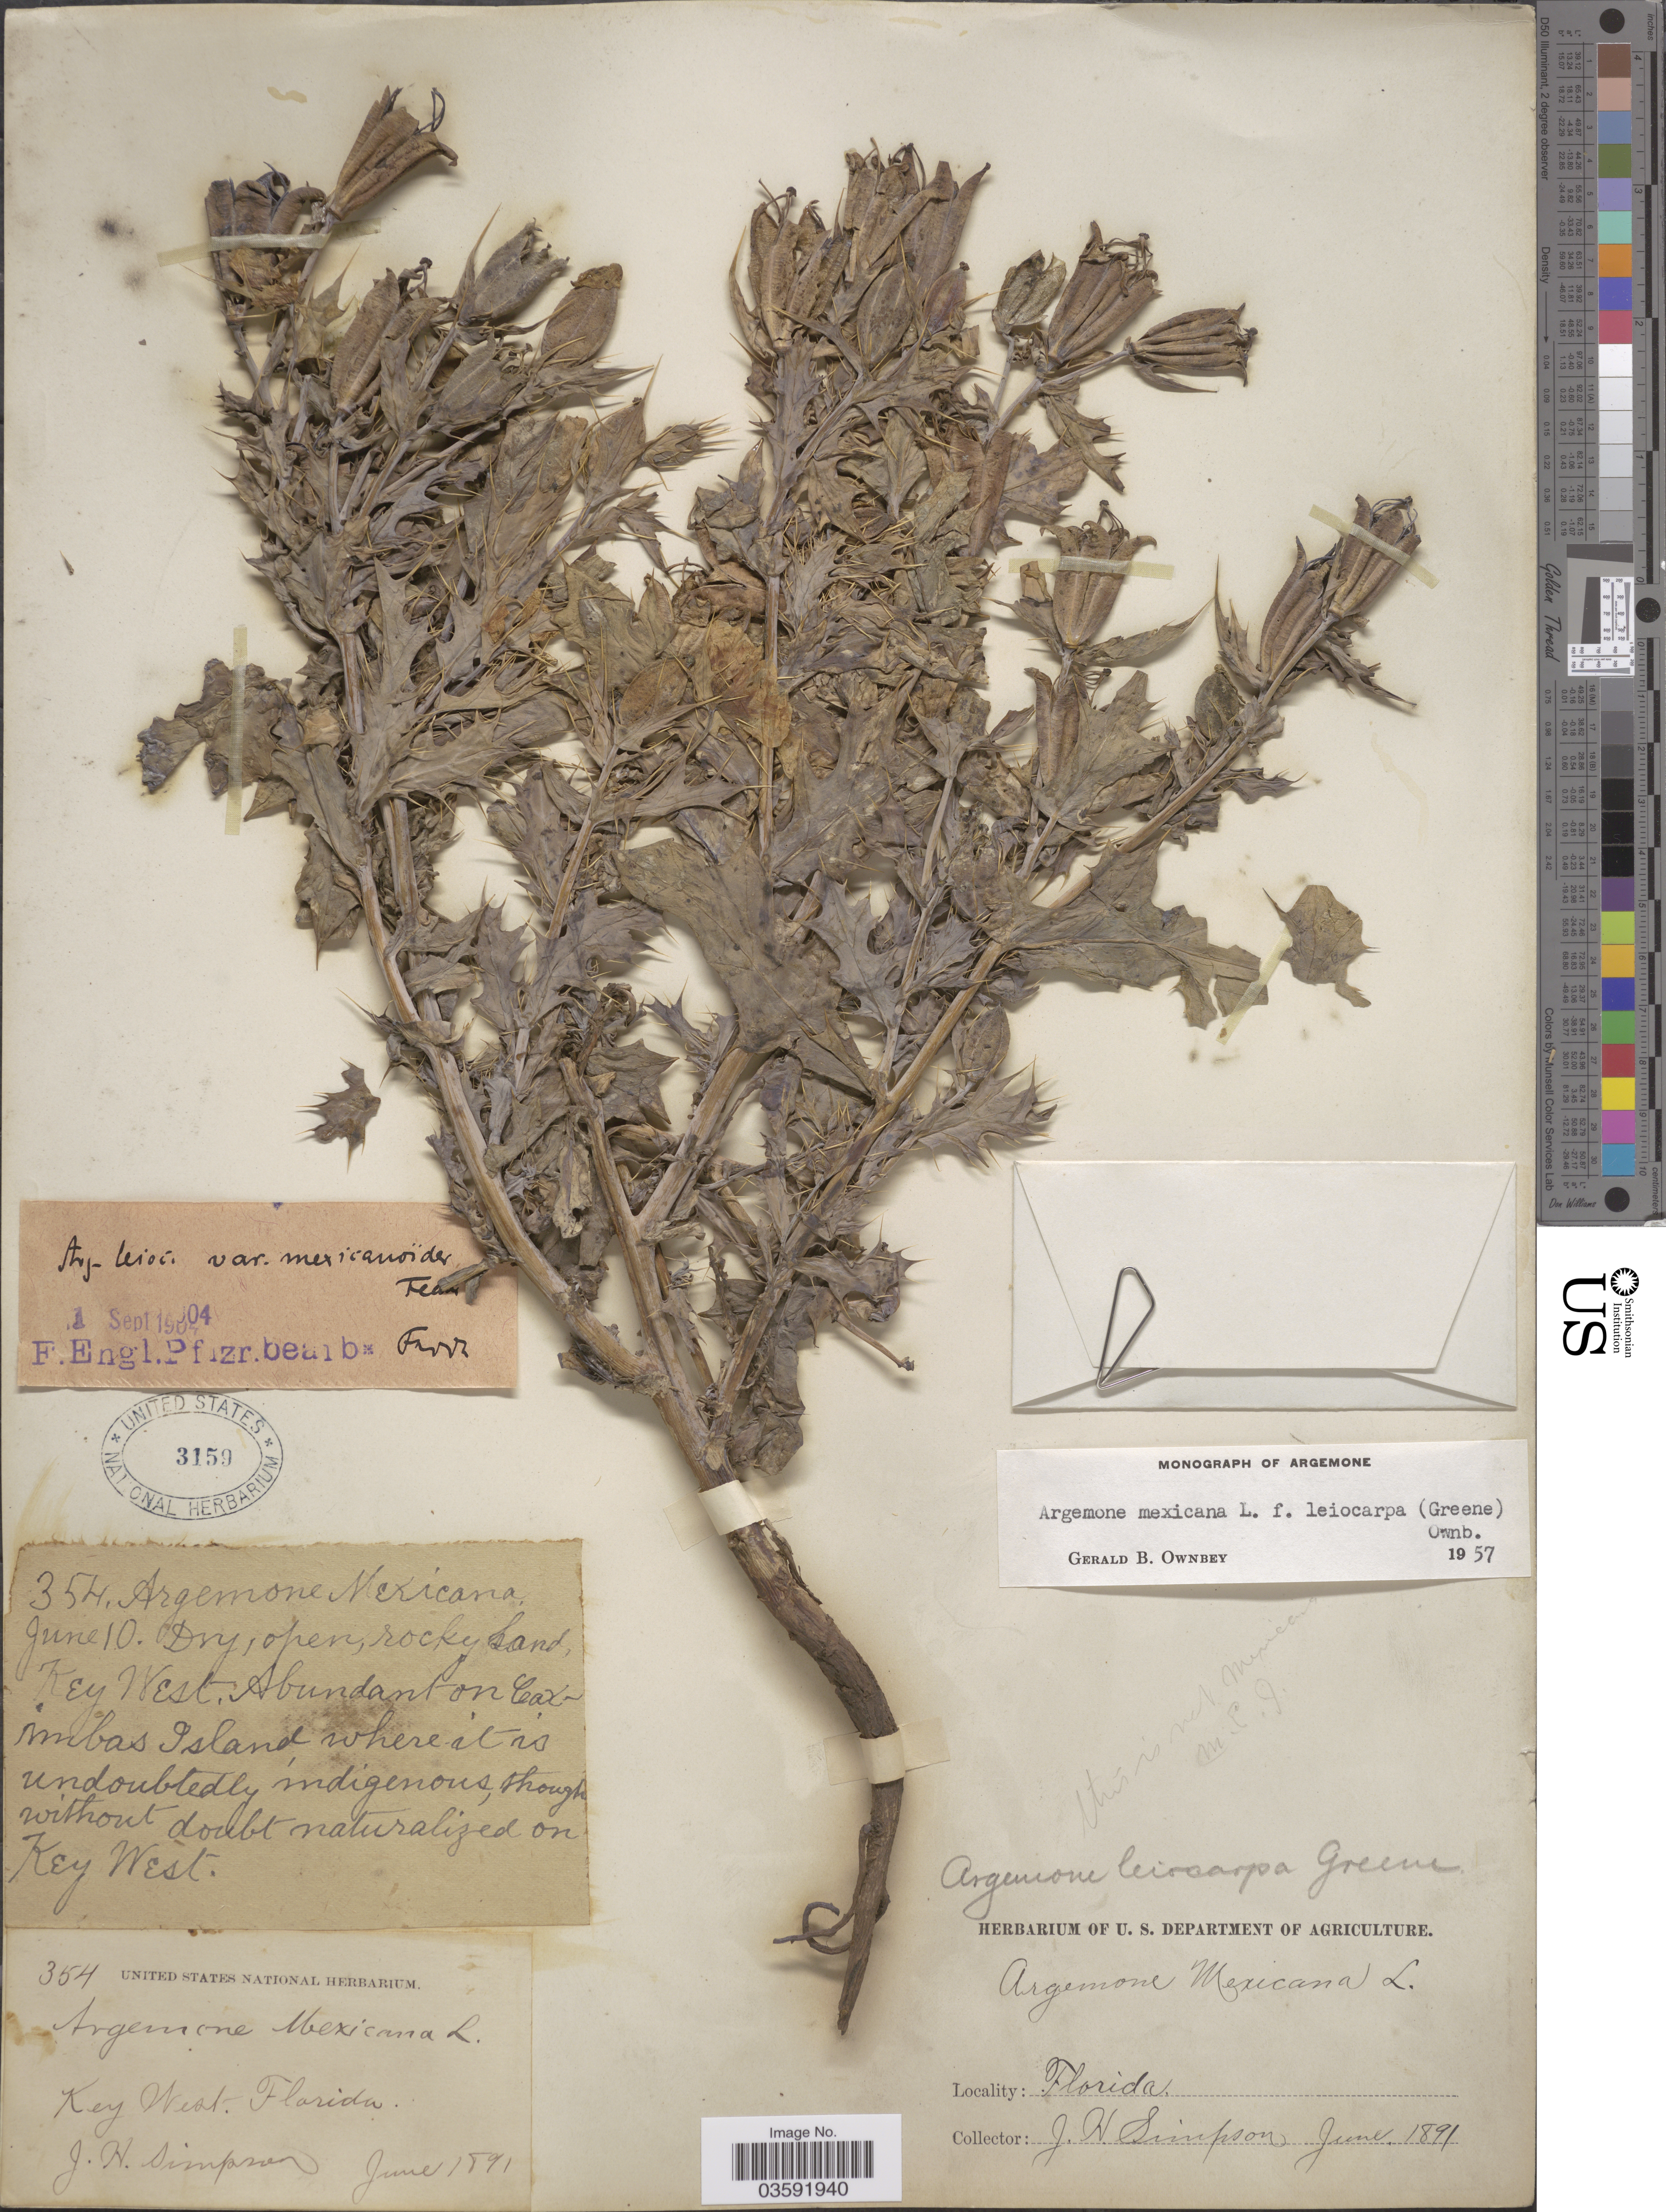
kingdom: Plantae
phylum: Tracheophyta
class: Magnoliopsida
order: Ranunculales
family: Papaveraceae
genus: Argemone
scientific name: Argemone mexicana f. leiocarpa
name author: (Greene) G.B. Ownbey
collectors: J. H. Simpson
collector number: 354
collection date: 1891-06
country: United States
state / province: Florida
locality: Key West.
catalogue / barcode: US 3159